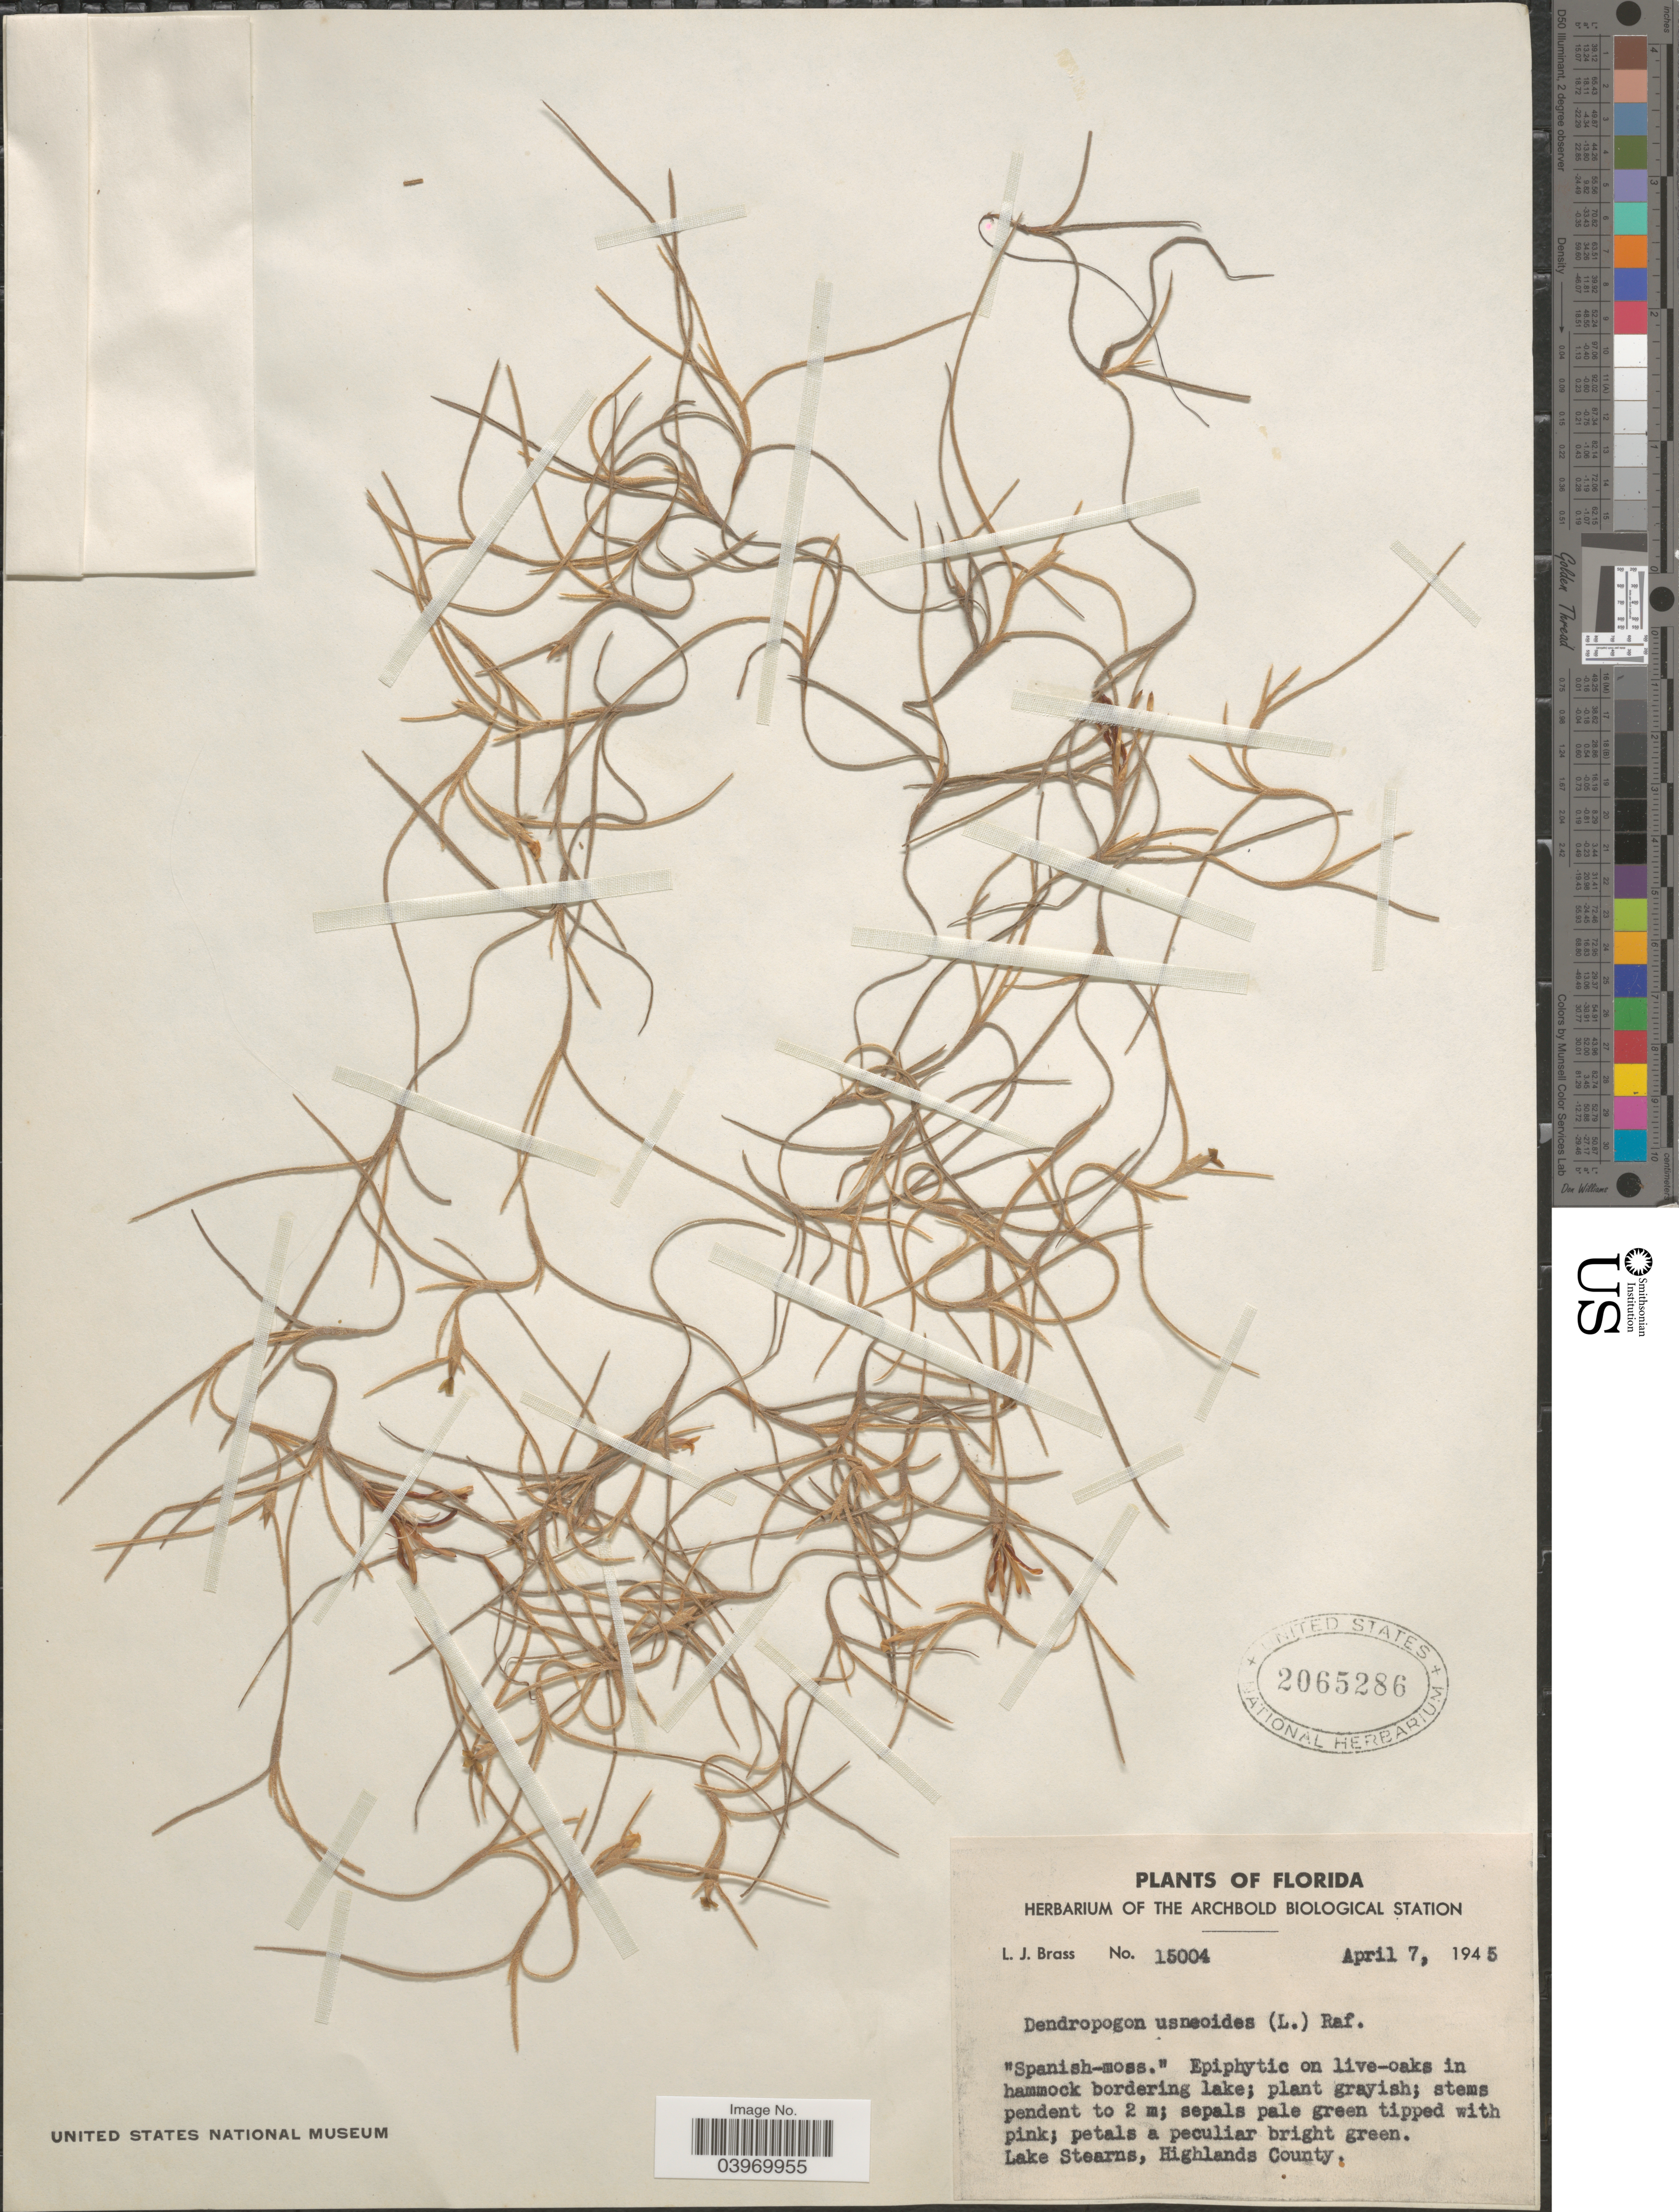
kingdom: Plantae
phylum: Tracheophyta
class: Liliopsida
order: Poales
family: Bromeliaceae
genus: Tillandsia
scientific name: Tillandsia usneoides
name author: (L.) L.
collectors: L. J. Brass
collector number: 15004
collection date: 1945-04-07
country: United States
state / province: Florida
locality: Lake Stearns, Highlands County.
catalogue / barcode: US 2065286